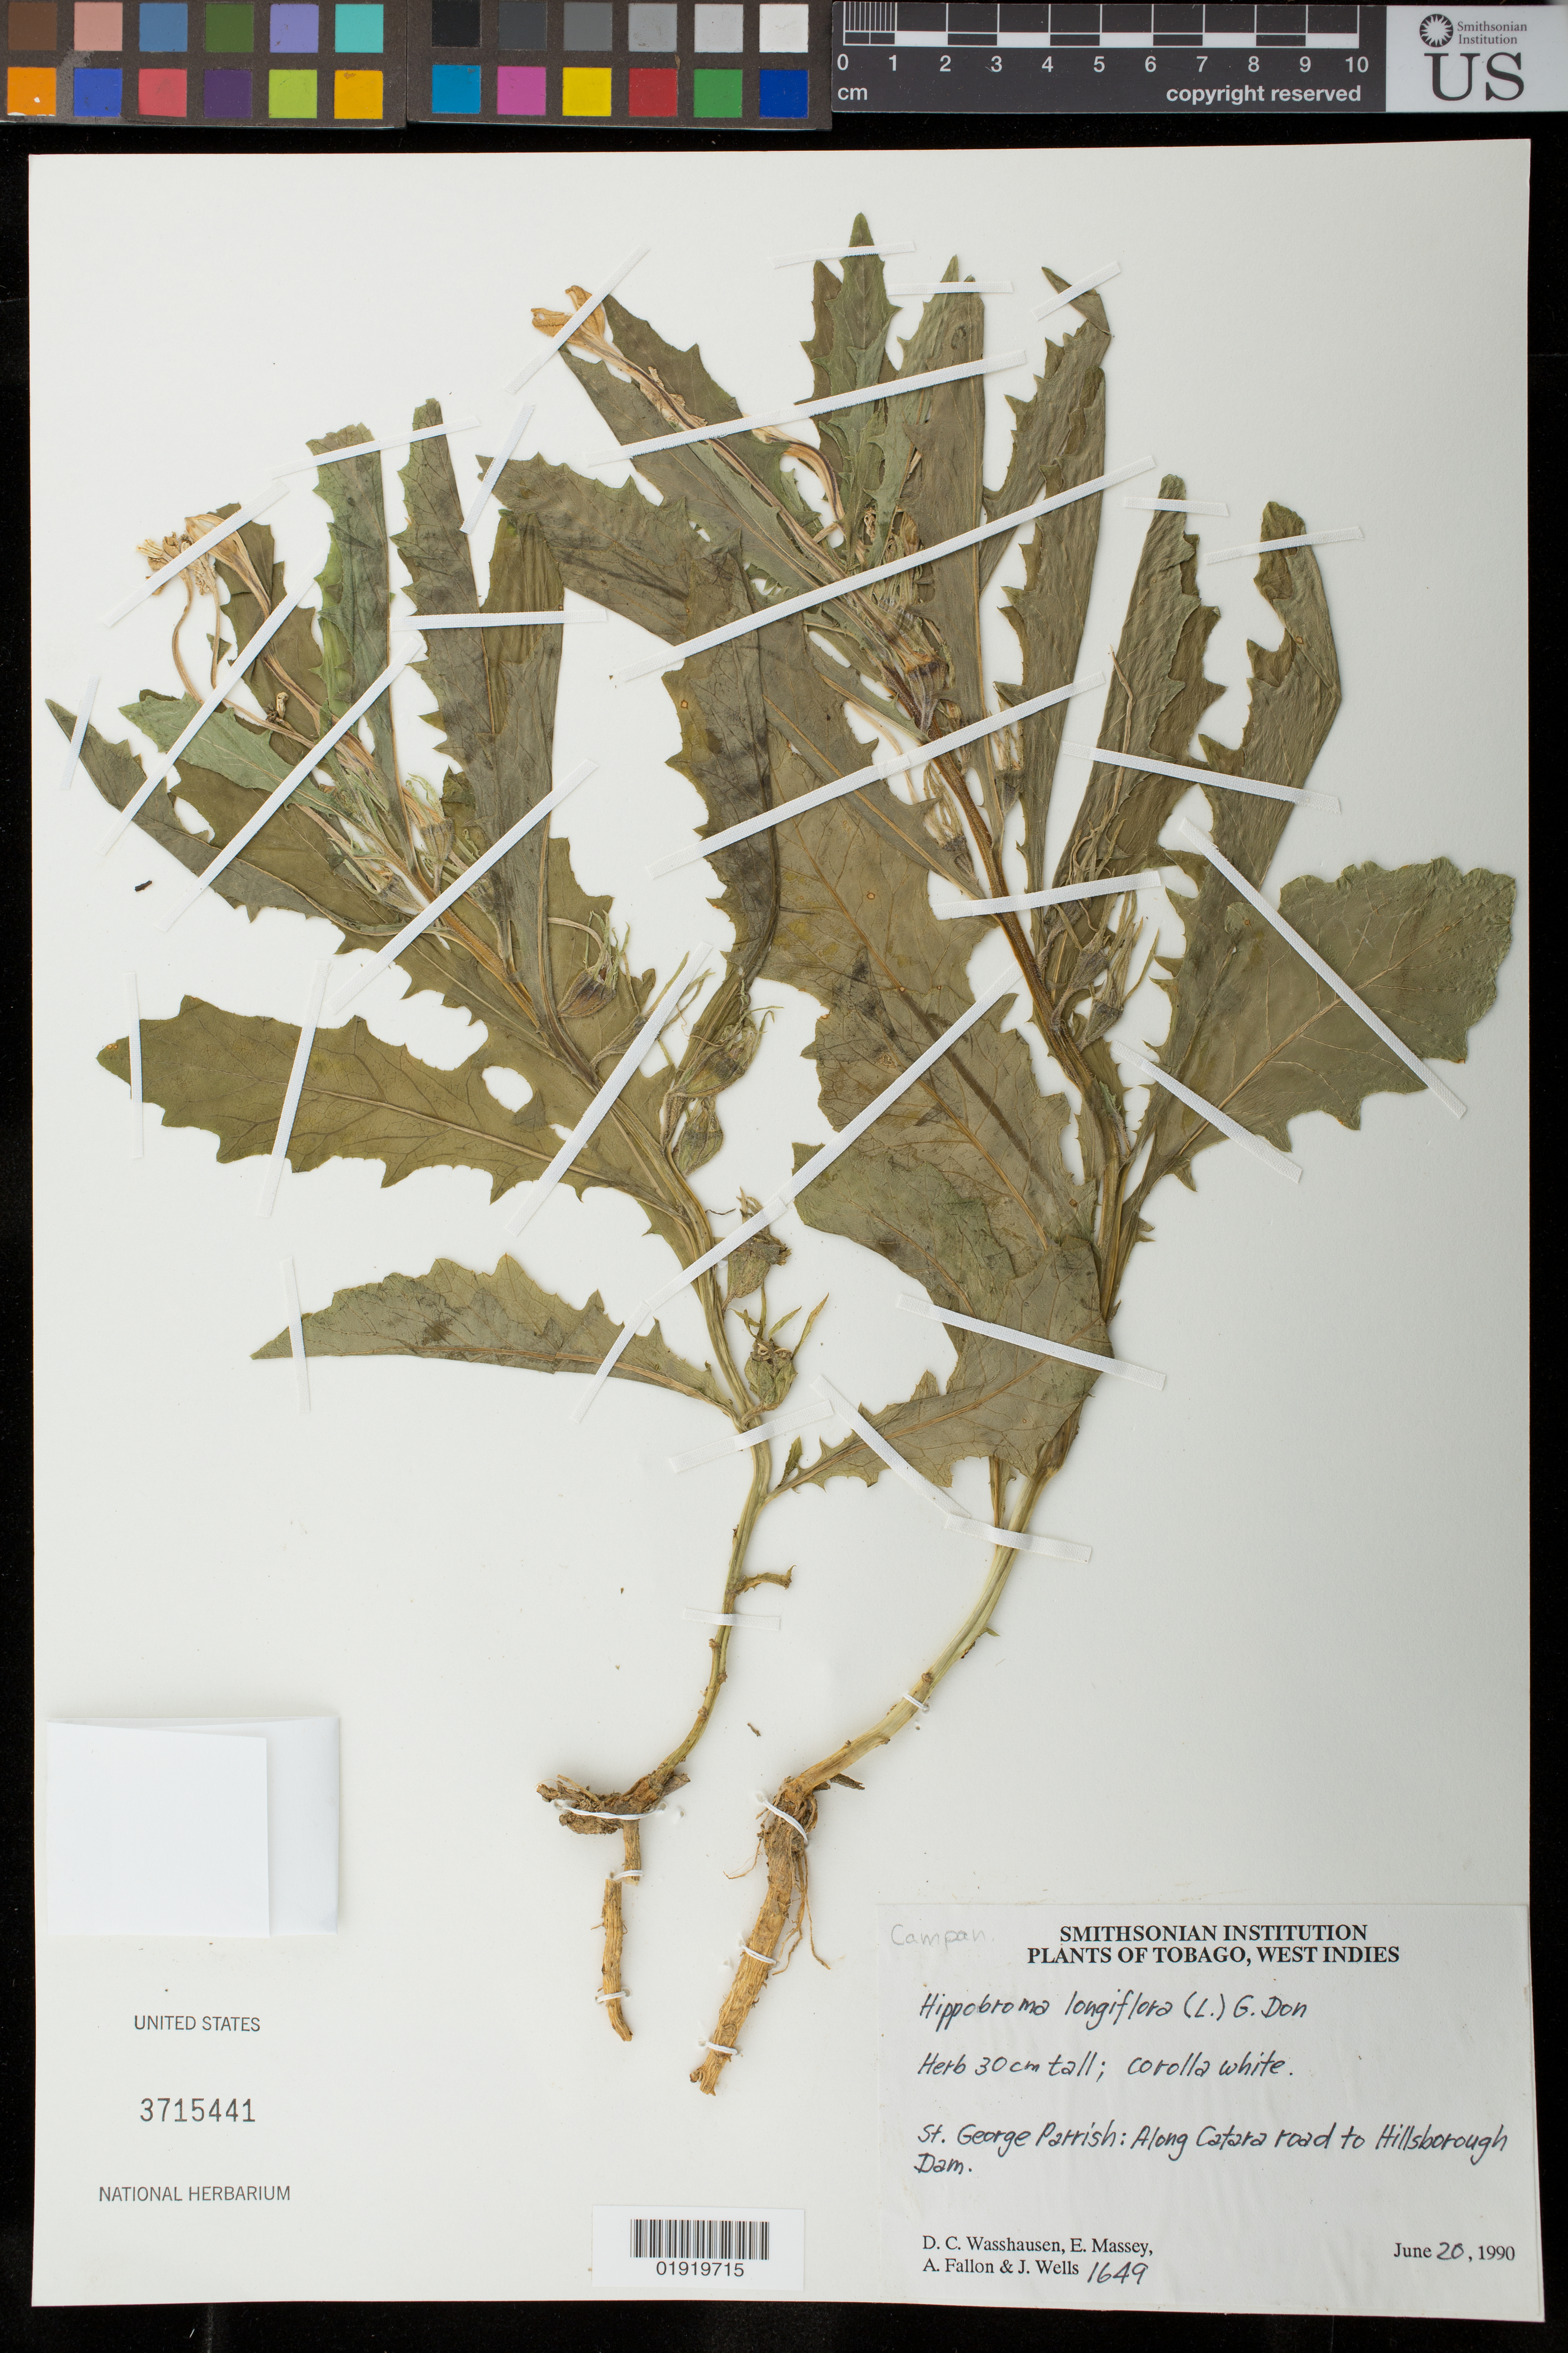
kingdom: Plantae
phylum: Tracheophyta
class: Magnoliopsida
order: Asterales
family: Campanulaceae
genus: Hippobroma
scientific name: Hippobroma longiflora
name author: (L.) G. Don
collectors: D. C. Wasshausen, E. Massey, A. Fallon & J. Wells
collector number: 1649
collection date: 1990-06-20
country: Trinidad and Tobago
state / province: Tobago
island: Tobago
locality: St. George Parish: along Catara road to Hillsborough Dam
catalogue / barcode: US 3715441